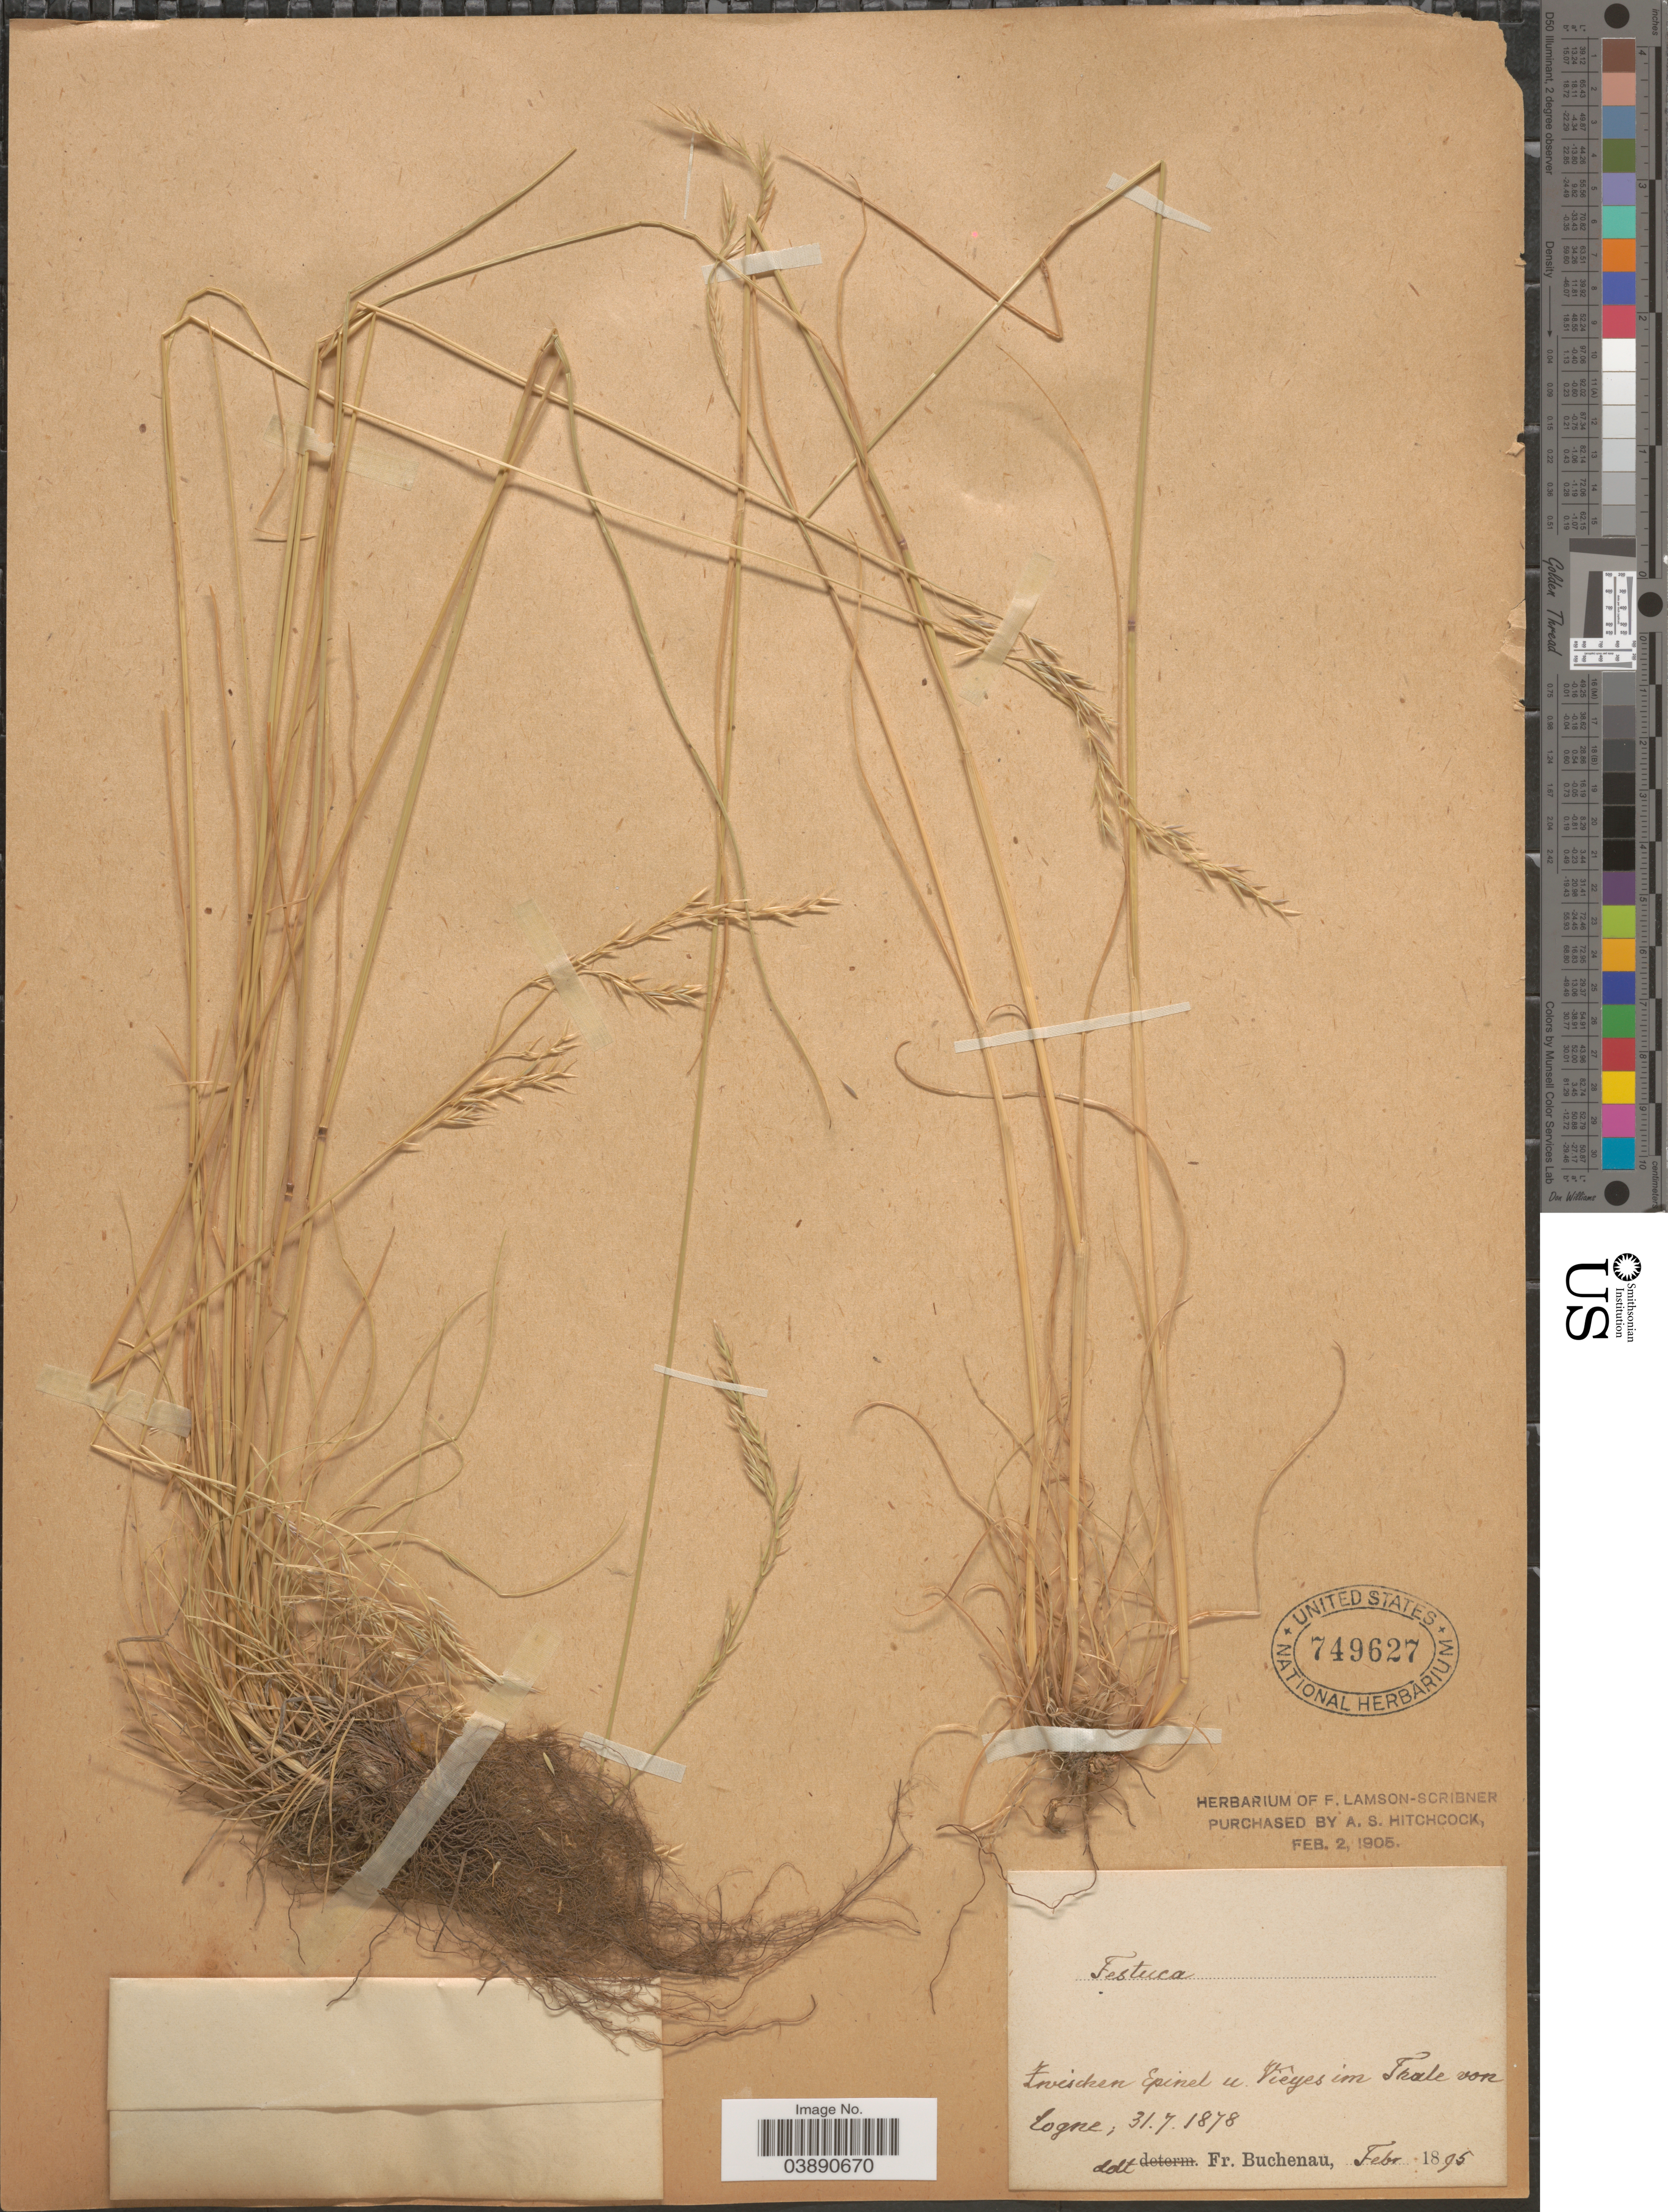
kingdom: Plantae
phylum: Tracheophyta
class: Liliopsida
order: Poales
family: Poaceae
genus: Festuca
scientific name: Festuca sp.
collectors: F. Buchenau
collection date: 1878-07-31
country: Italy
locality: Zwischen Epinel u. Vieyes im Thale von Cogne.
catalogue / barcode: US 749627